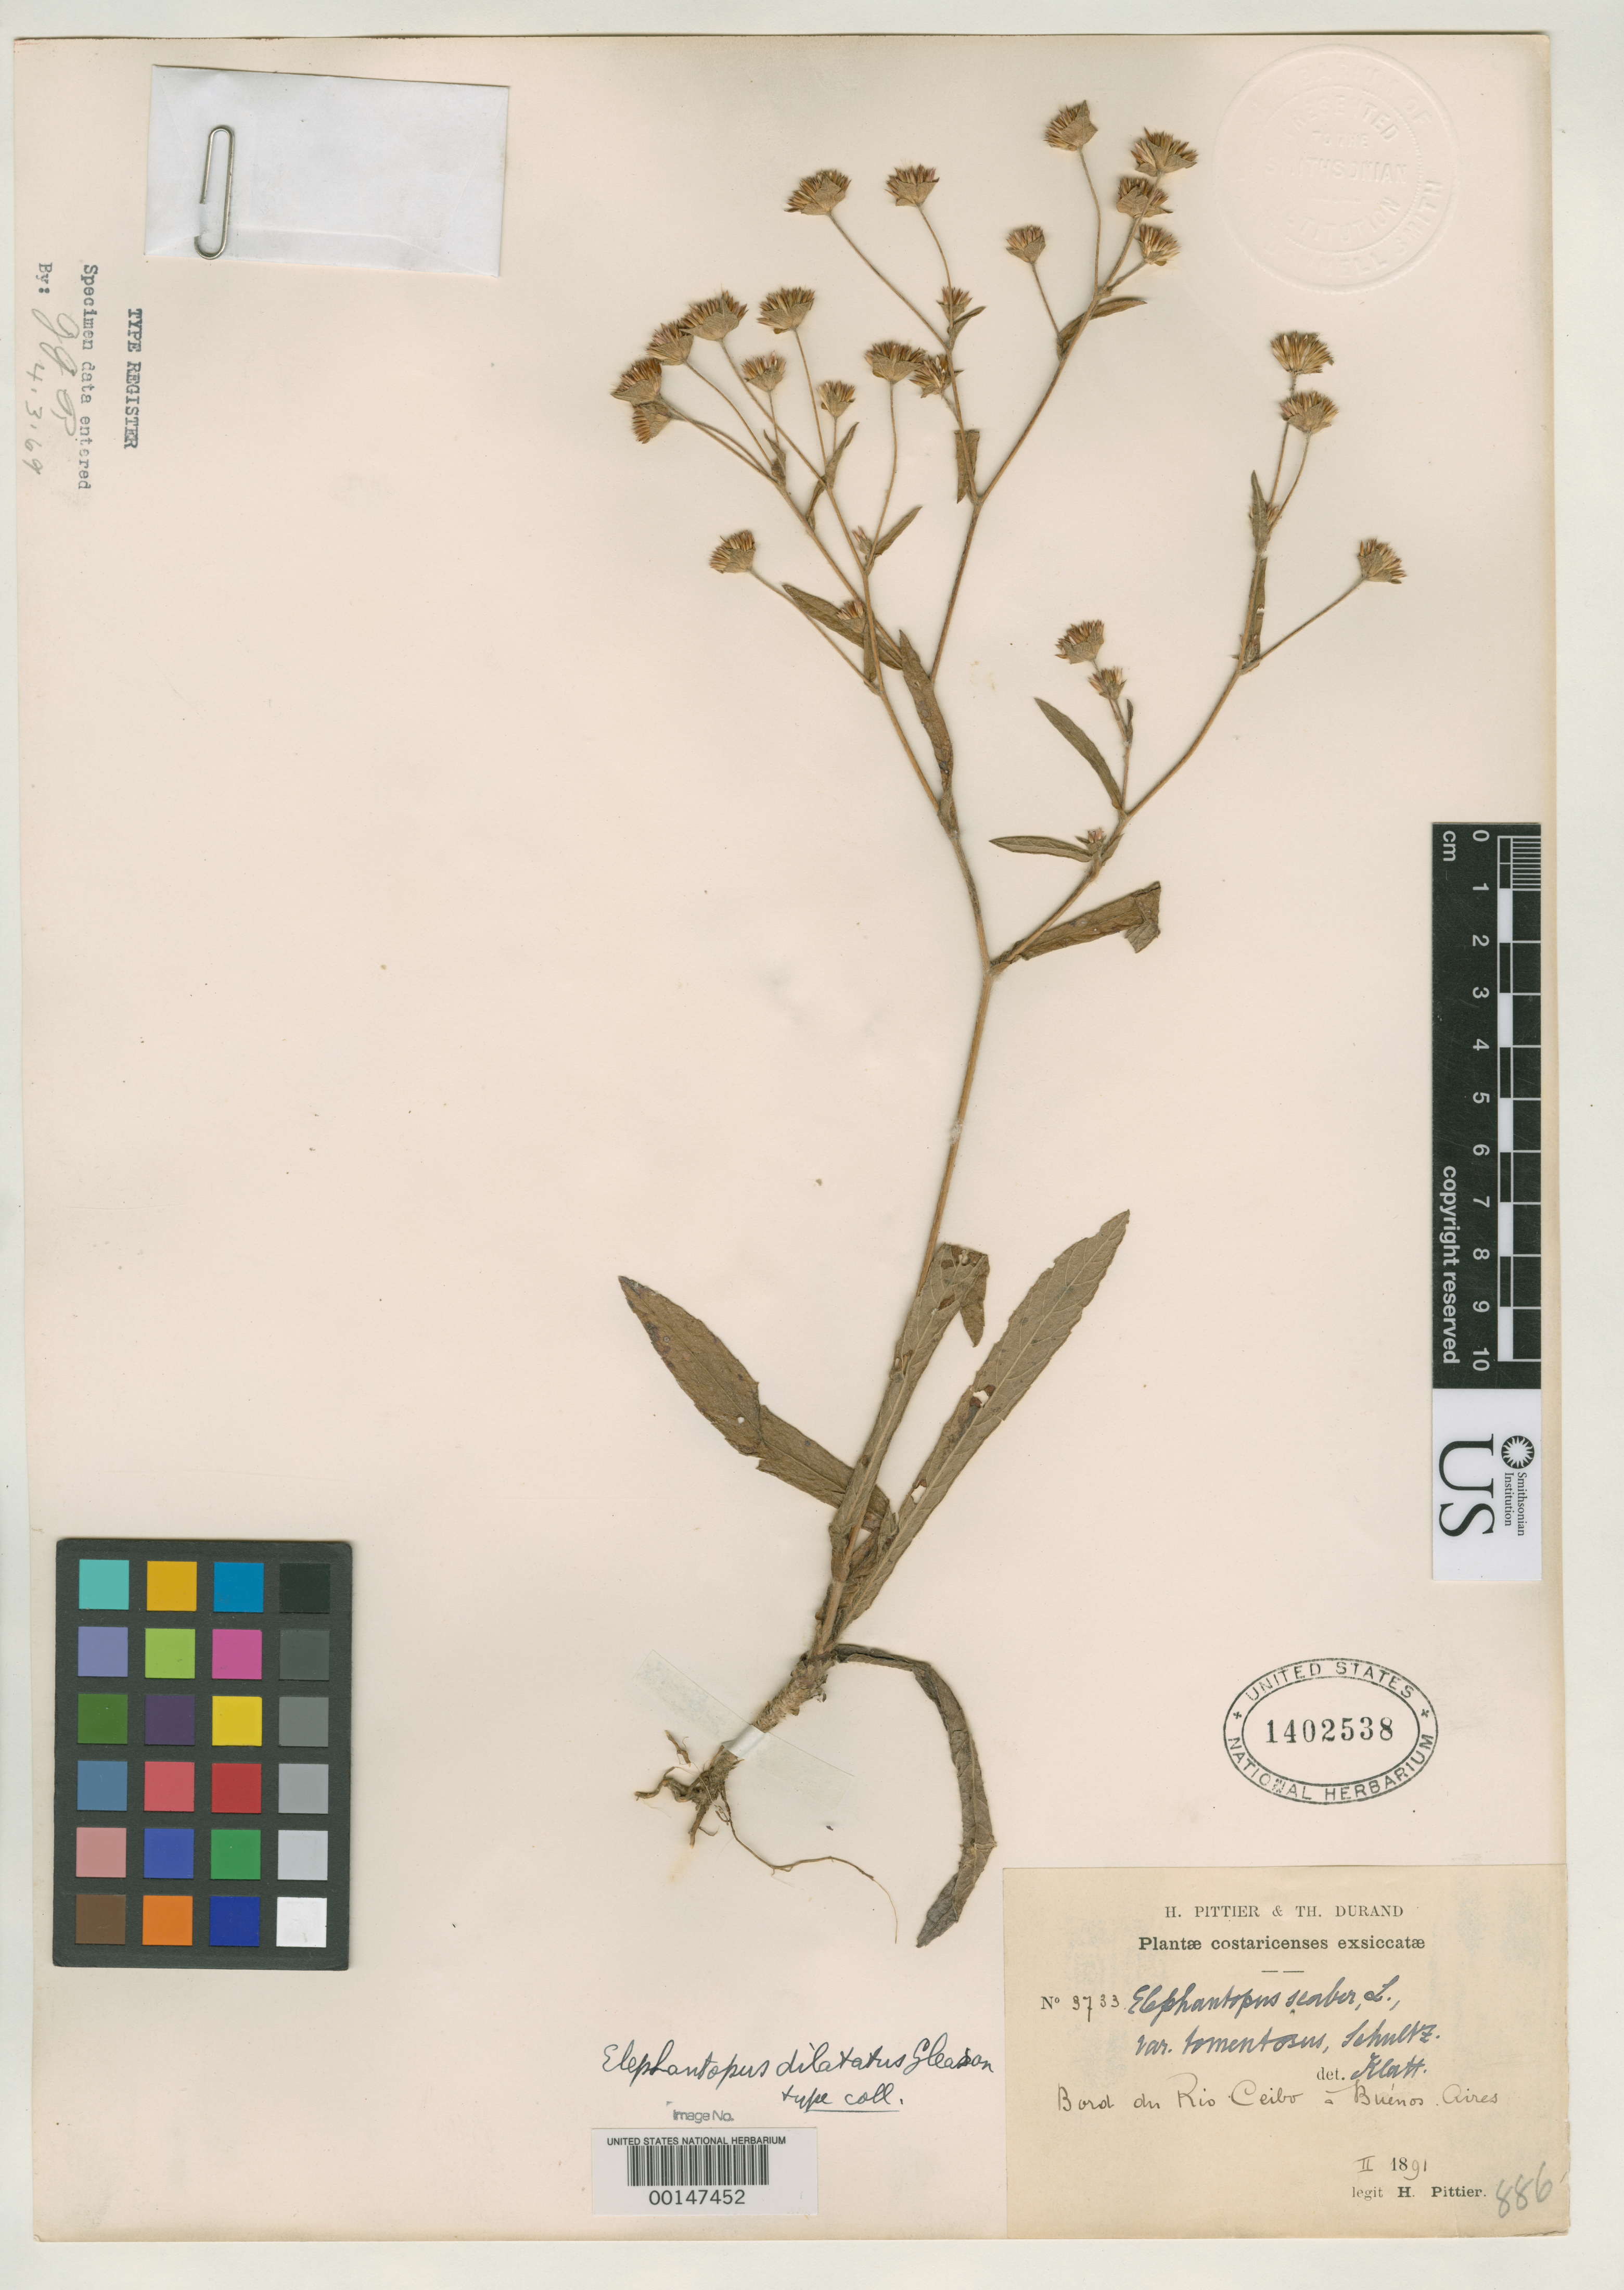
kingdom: Plantae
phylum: Tracheophyta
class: Magnoliopsida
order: Asterales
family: Asteraceae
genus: Elephantopus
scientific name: Elephantopus dilatatus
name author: Gleason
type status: Type Collection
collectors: H. F. Pittier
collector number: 3733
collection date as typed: Feb 1891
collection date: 1891-02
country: Costa Rica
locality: Buenos Aires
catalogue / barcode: US 1402538